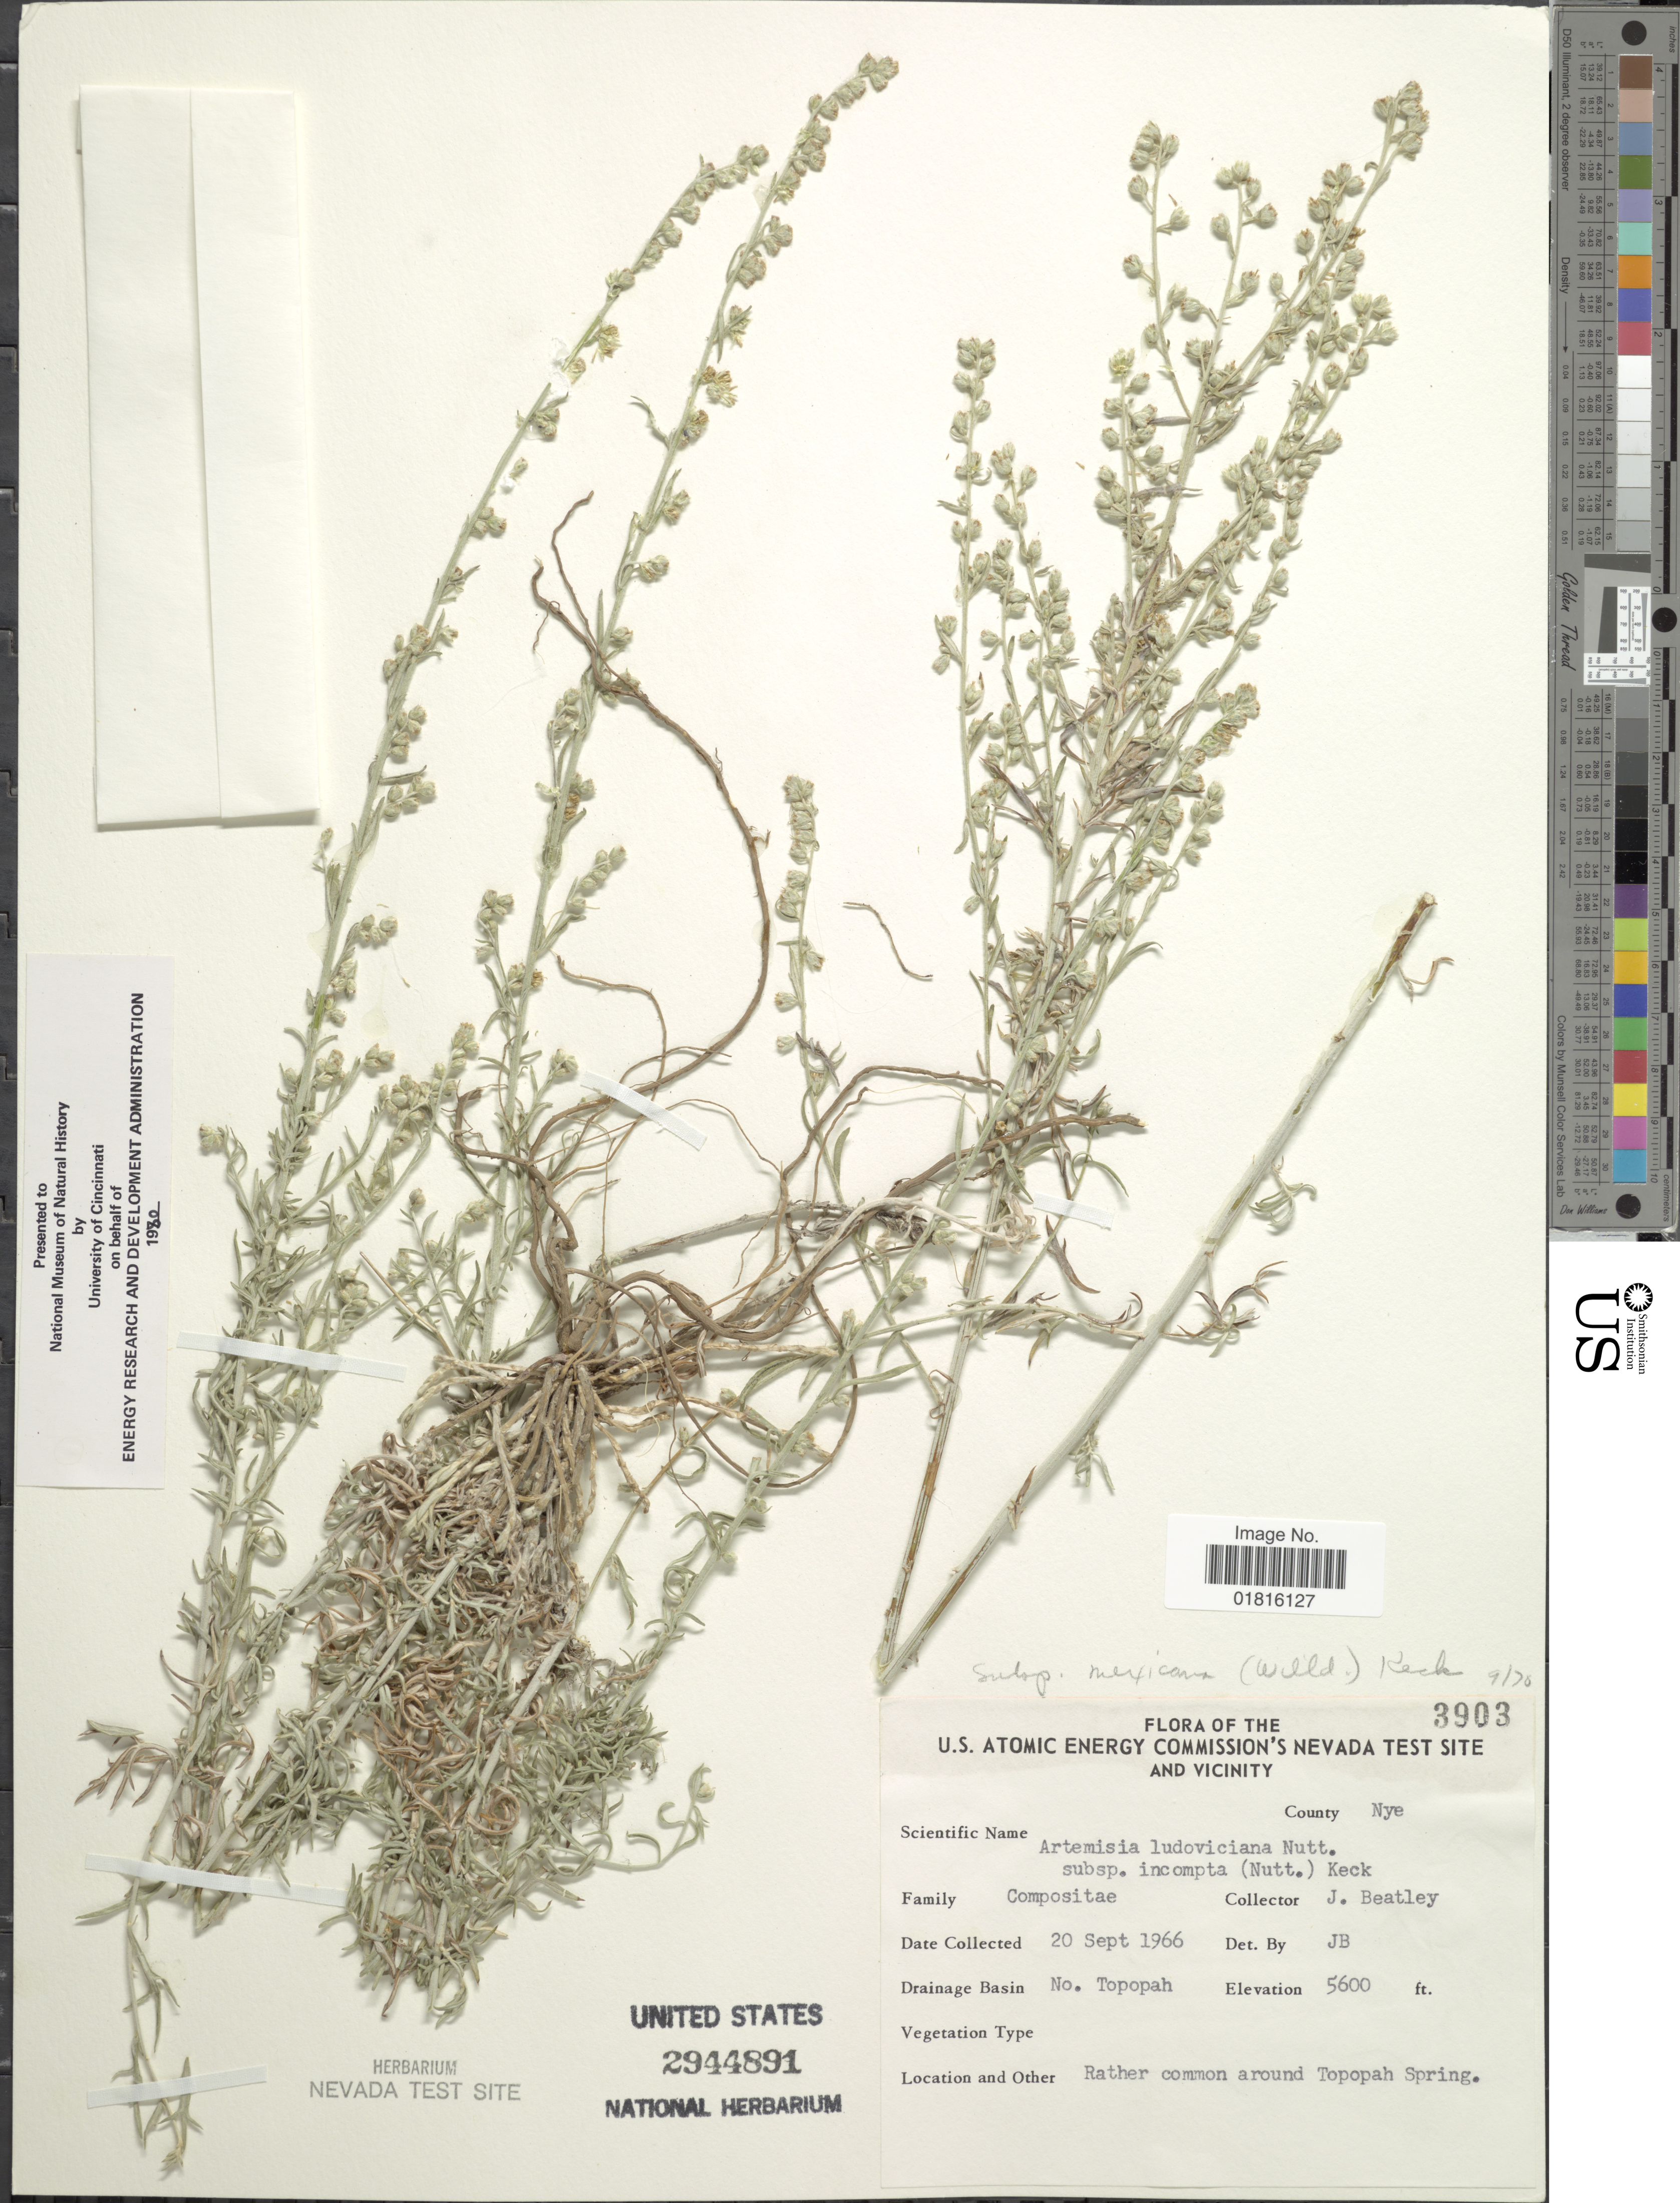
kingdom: Plantae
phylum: Tracheophyta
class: Magnoliopsida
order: Asterales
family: Asteraceae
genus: Artemisia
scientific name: Artemisia ludoviciana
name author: Nutt.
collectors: J. C. Beatley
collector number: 3903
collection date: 1966-09-20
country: United States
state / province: Nevada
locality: U.S. Atomic Energy Commission's Nevada Test Site and Vicinity, County Nye, No. Topopah, Rather common around Topopah Spring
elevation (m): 1707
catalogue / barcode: US 2944891